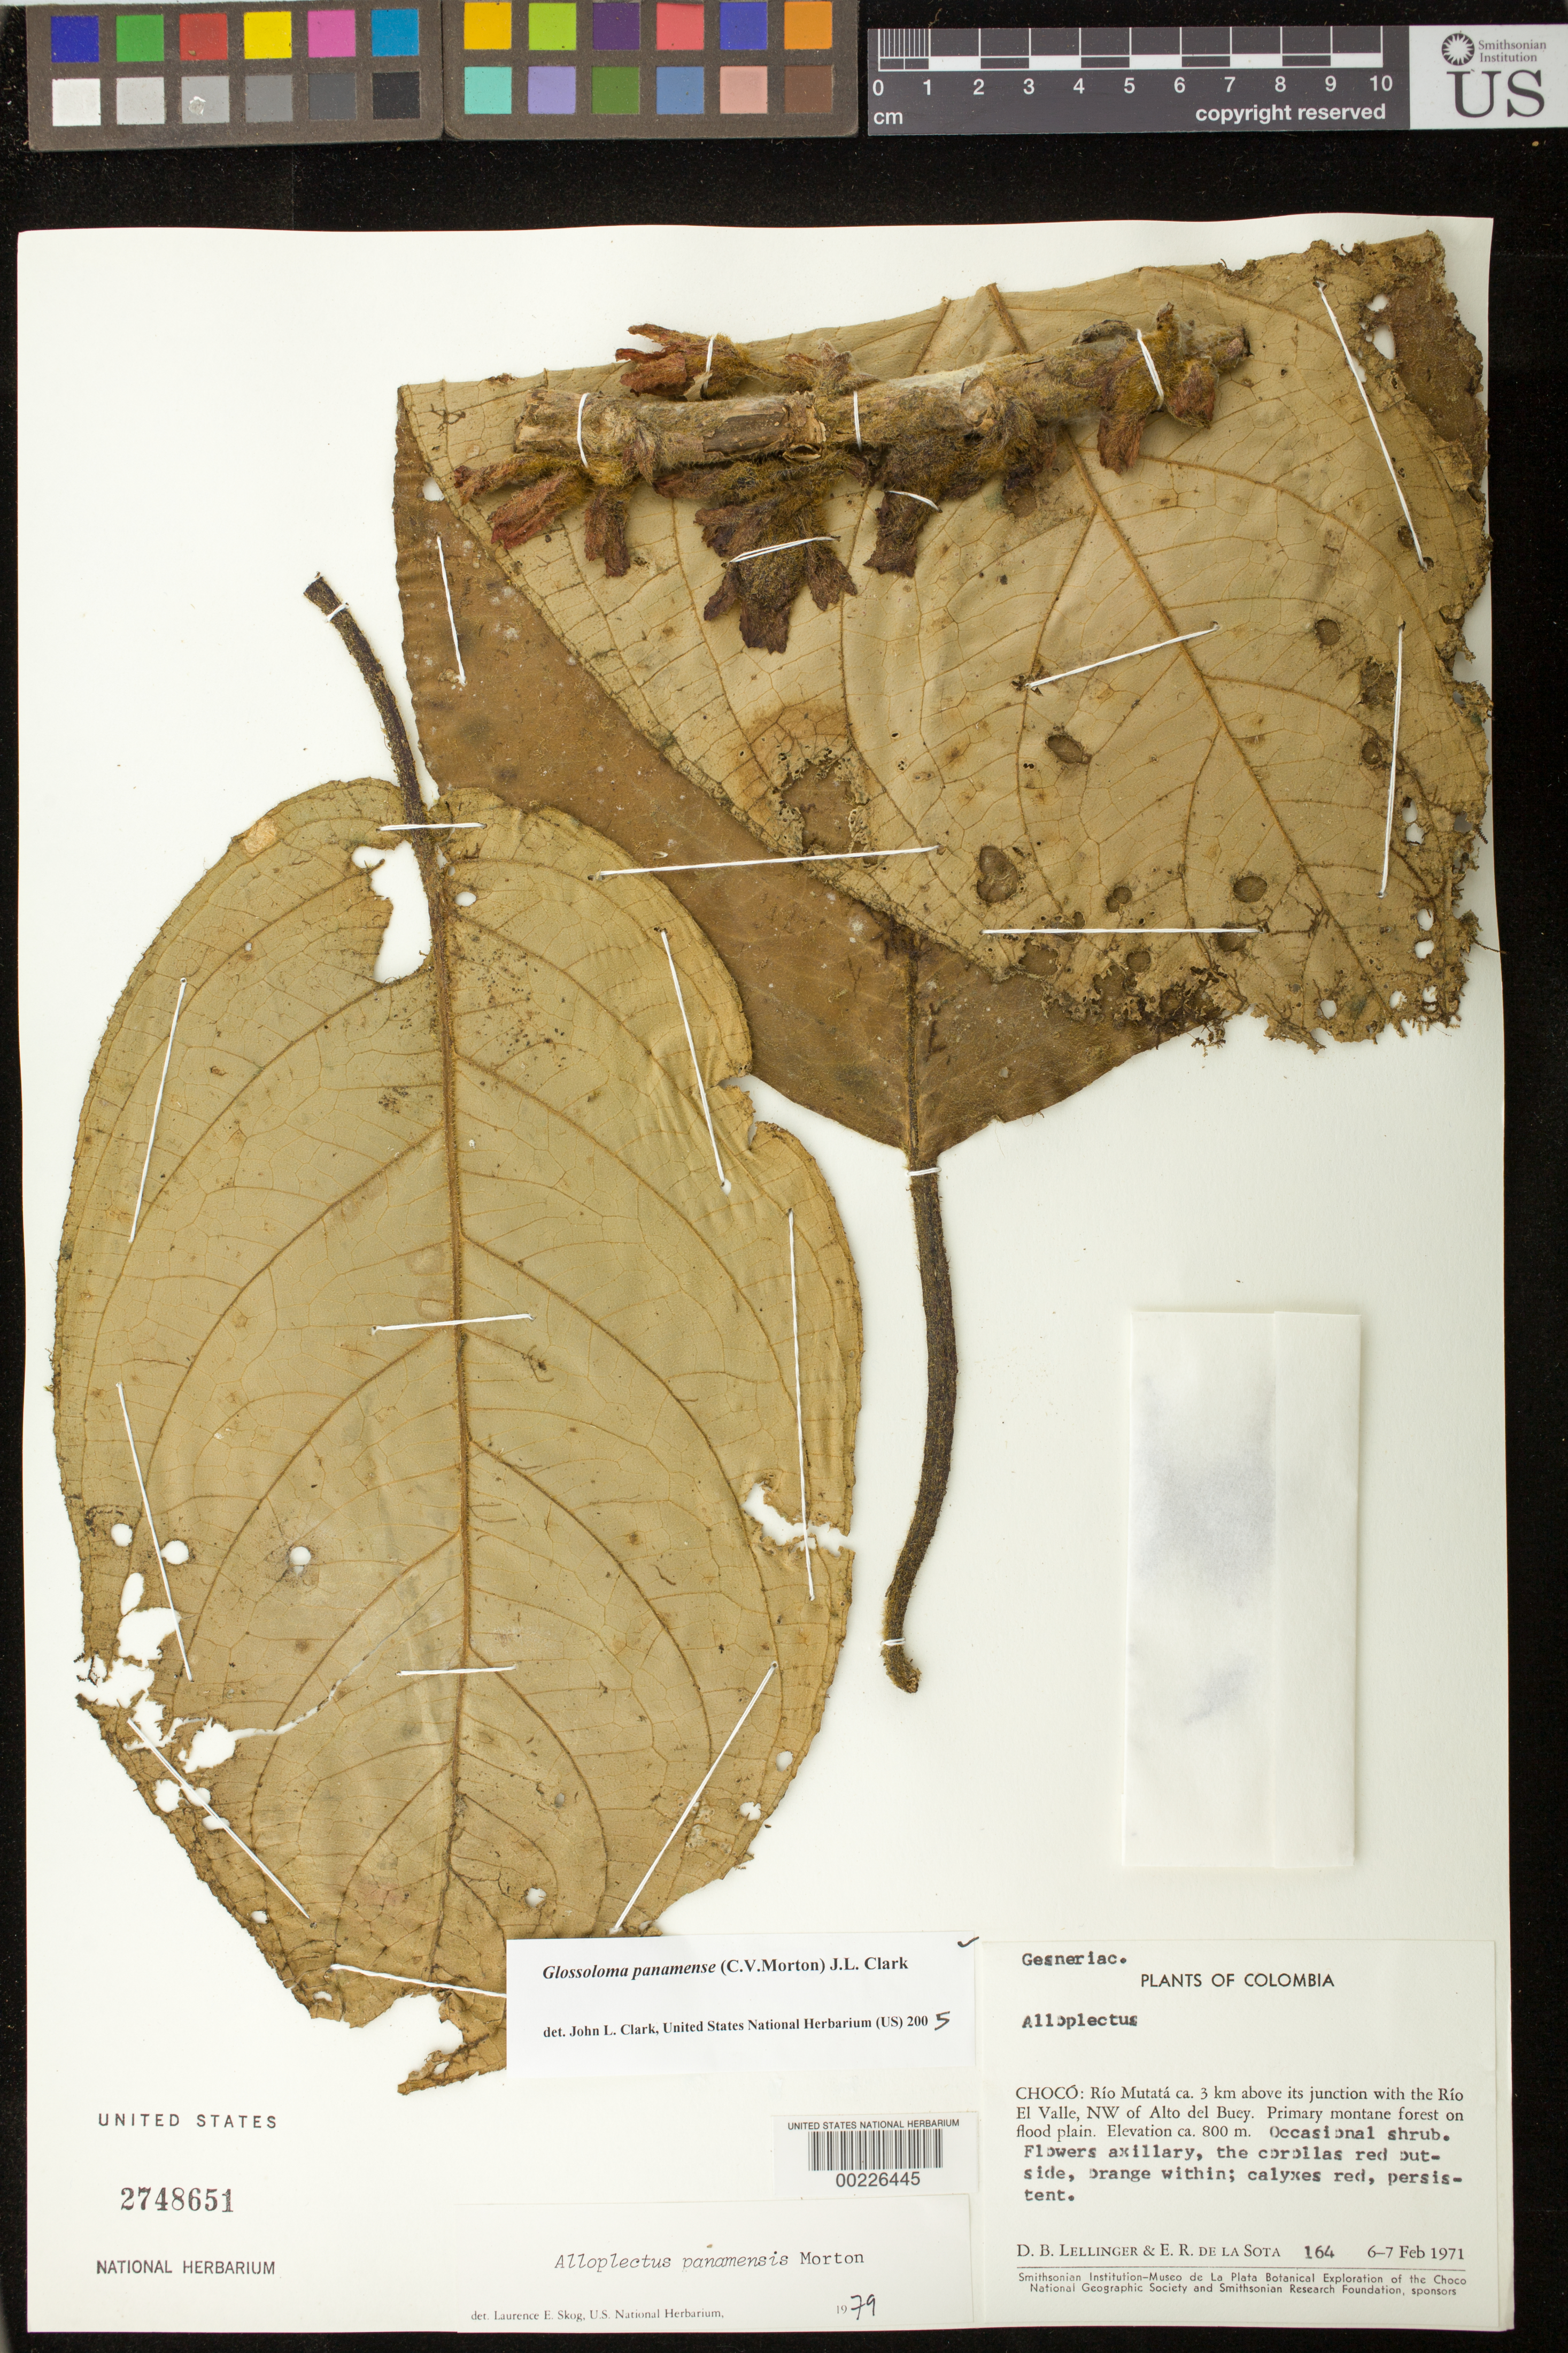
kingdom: Plantae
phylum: Tracheophyta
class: Magnoliopsida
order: Lamiales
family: Gesneriaceae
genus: Glossoloma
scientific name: Glossoloma panamense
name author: (C.V. Morton) J.L. Clark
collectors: D. B. Lellinger & E. R. de la Sota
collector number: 164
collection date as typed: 6-7 Feb 1971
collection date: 1971-02-06/1971-02-07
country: Colombia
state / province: Chocó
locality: Rio Mutata ca 3 km above its junction with the Rio El Valle, NW of Alto del Buey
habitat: Primary montane forest on flood plain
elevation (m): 800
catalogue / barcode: US 2748651